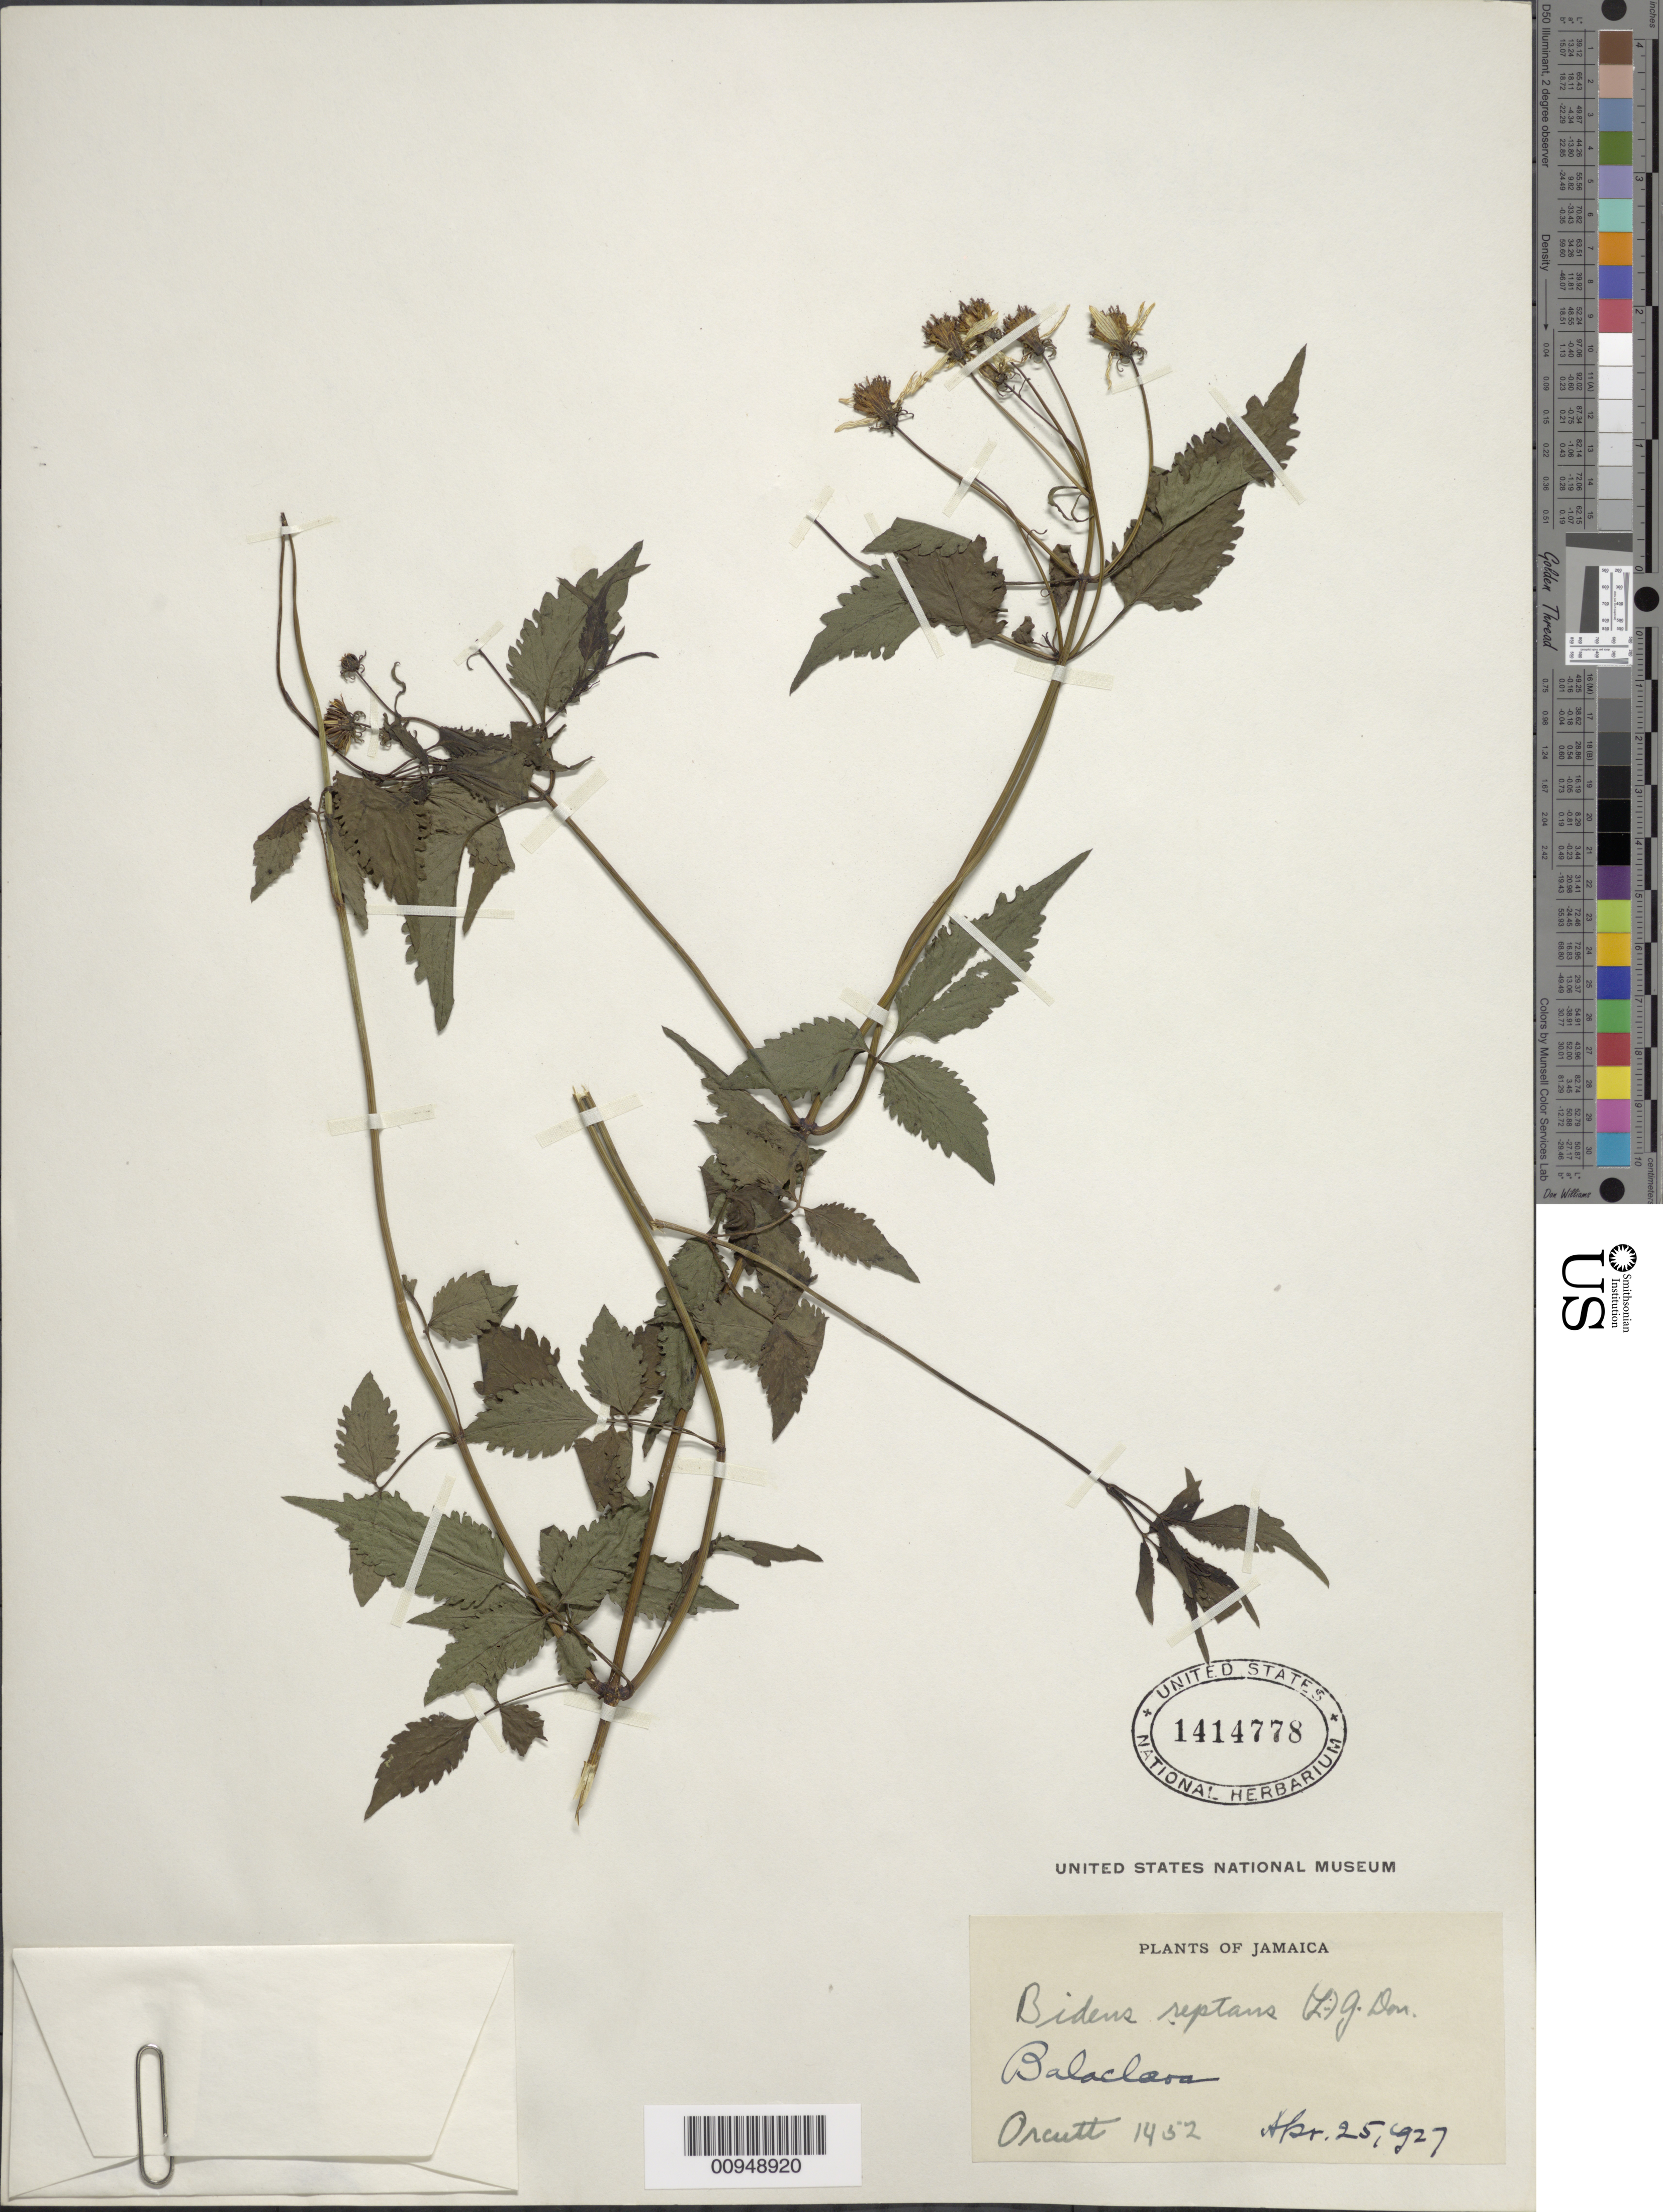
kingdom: Plantae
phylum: Tracheophyta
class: Magnoliopsida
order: Asterales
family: Asteraceae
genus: Bidens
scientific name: Bidens reptans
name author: (L.) G. Don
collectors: C. R. Orcutt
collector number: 1452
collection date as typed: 25 Apr 1927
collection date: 1927-04-25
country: Jamaica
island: Jamaica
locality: Balaclaoa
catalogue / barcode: US 1414778